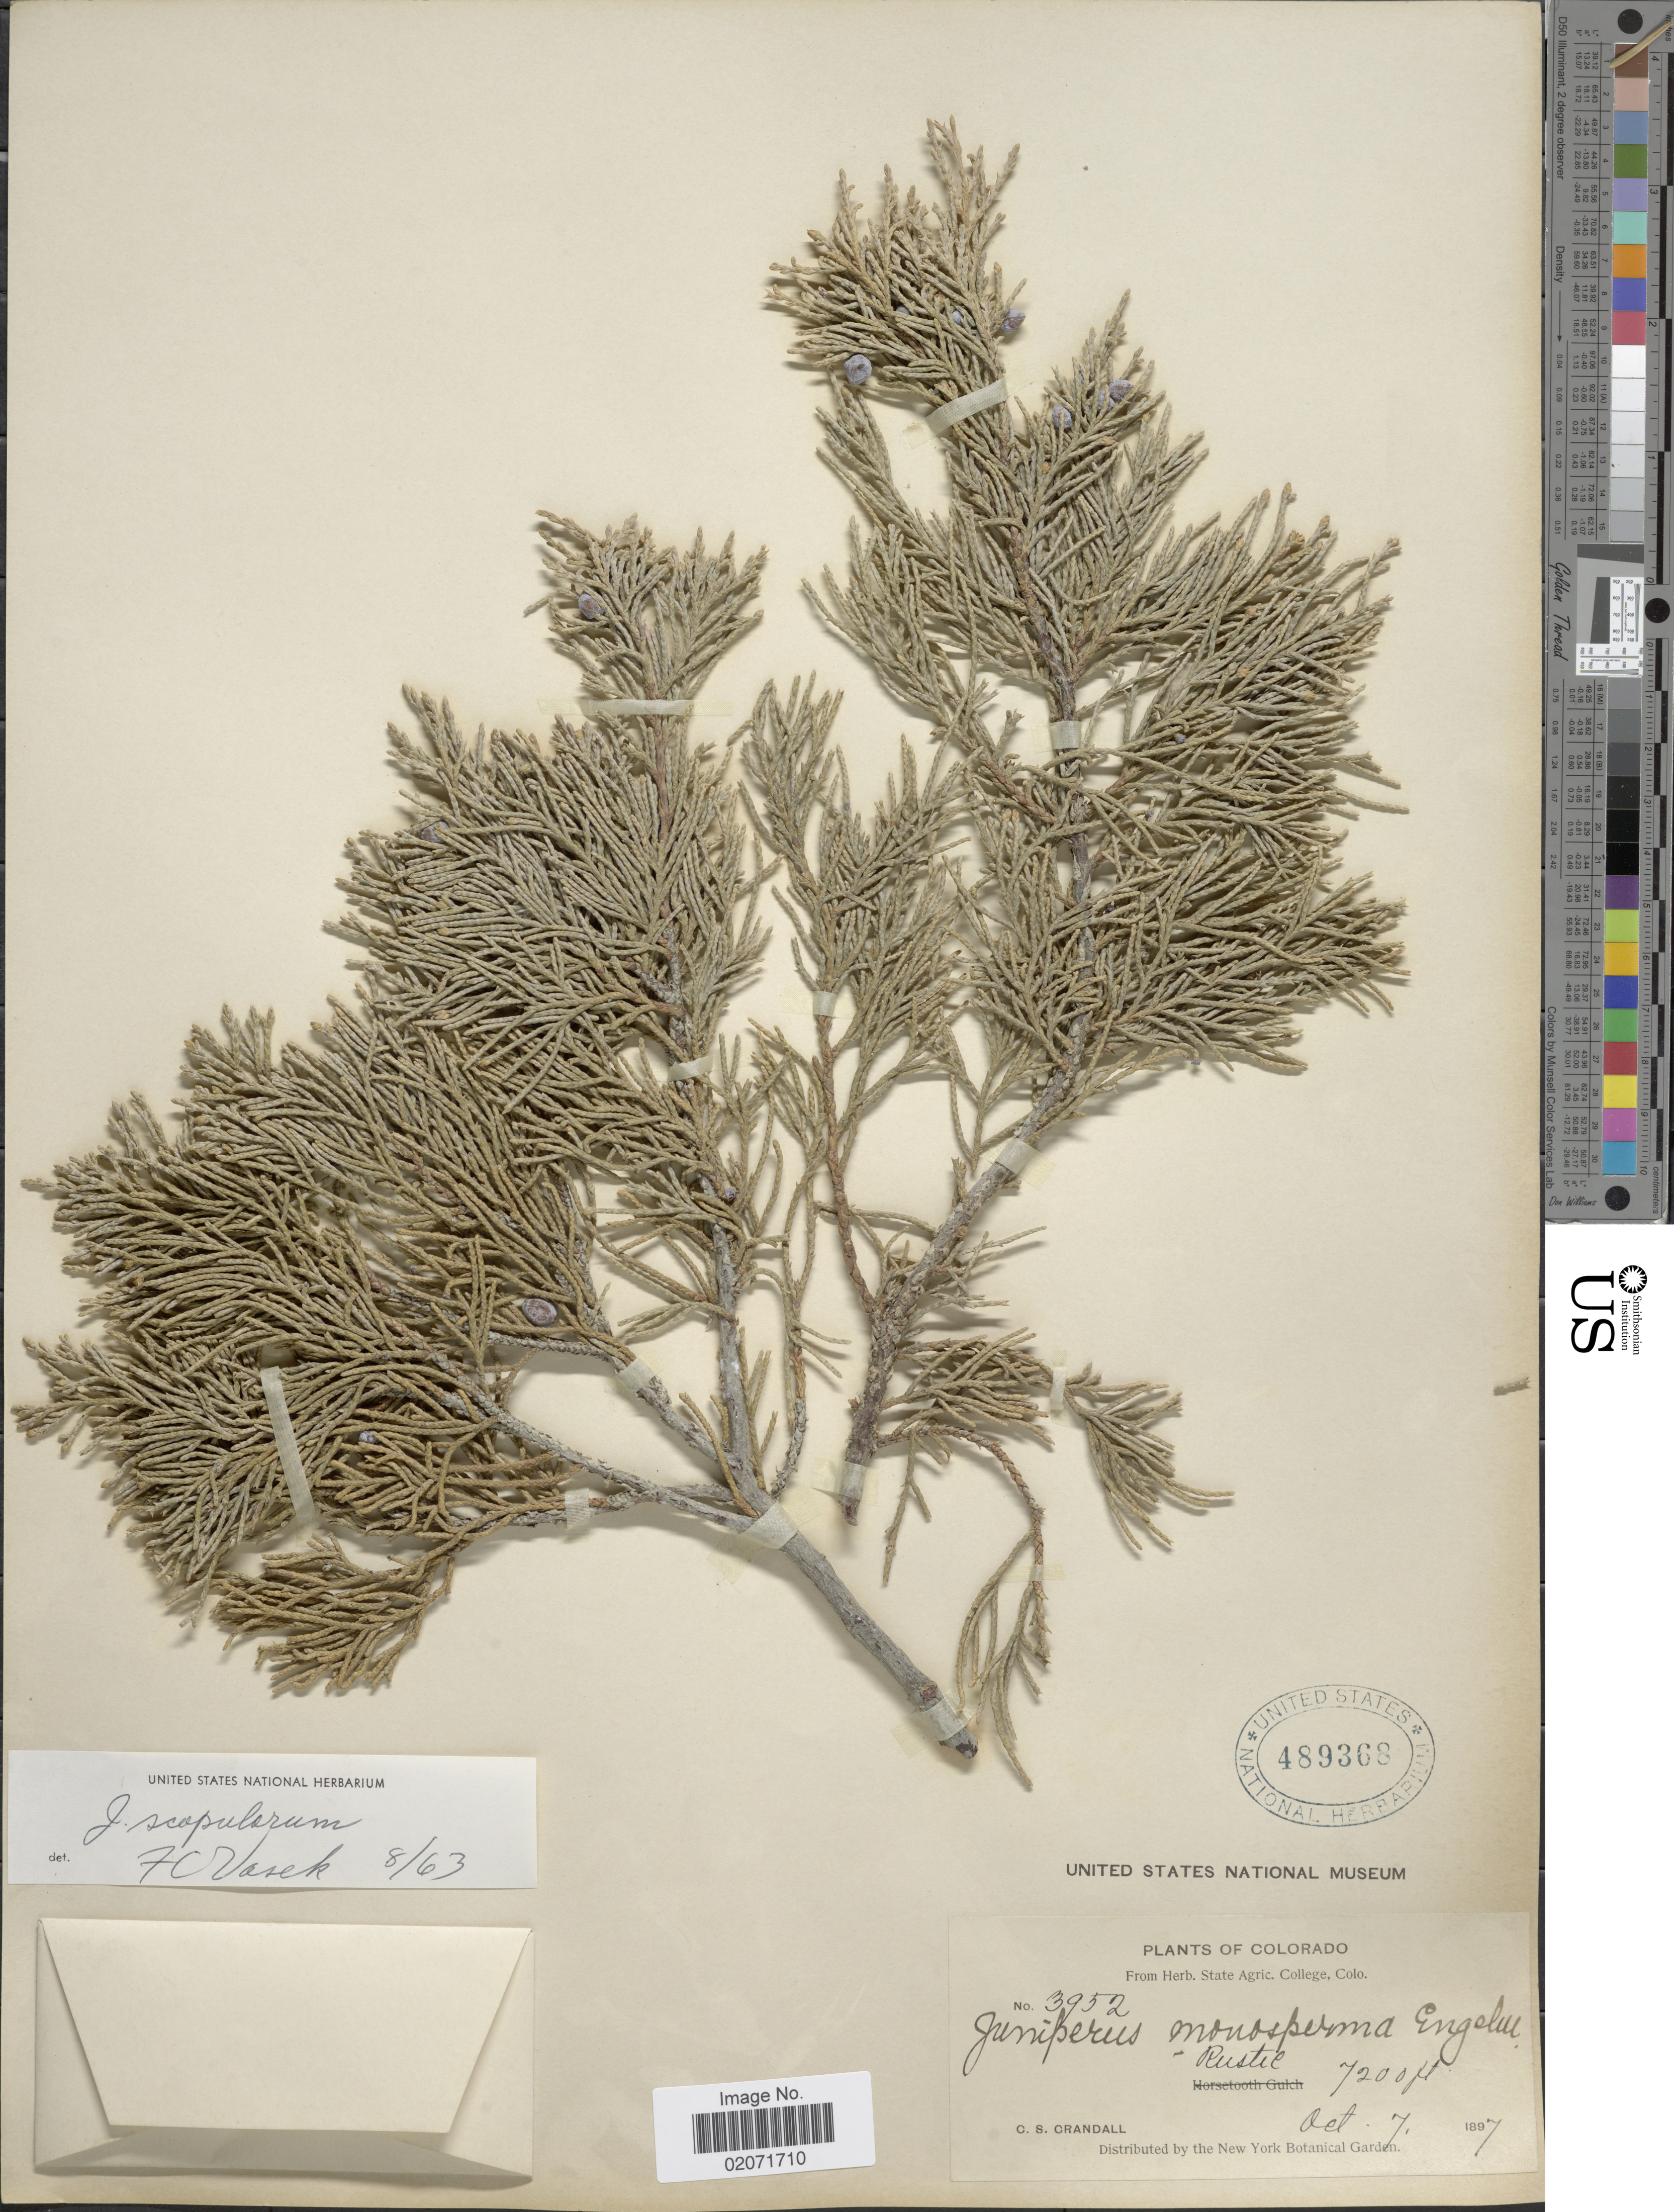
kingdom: Plantae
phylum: Tracheophyta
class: Pinopsida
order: Pinales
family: Cupressaceae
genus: Juniperus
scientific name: Juniperus scopulorum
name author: Sarg.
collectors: C. Crandall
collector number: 3952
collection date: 1897-10-07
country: United States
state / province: Colorado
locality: Rustic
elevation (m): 2195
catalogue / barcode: US 48938